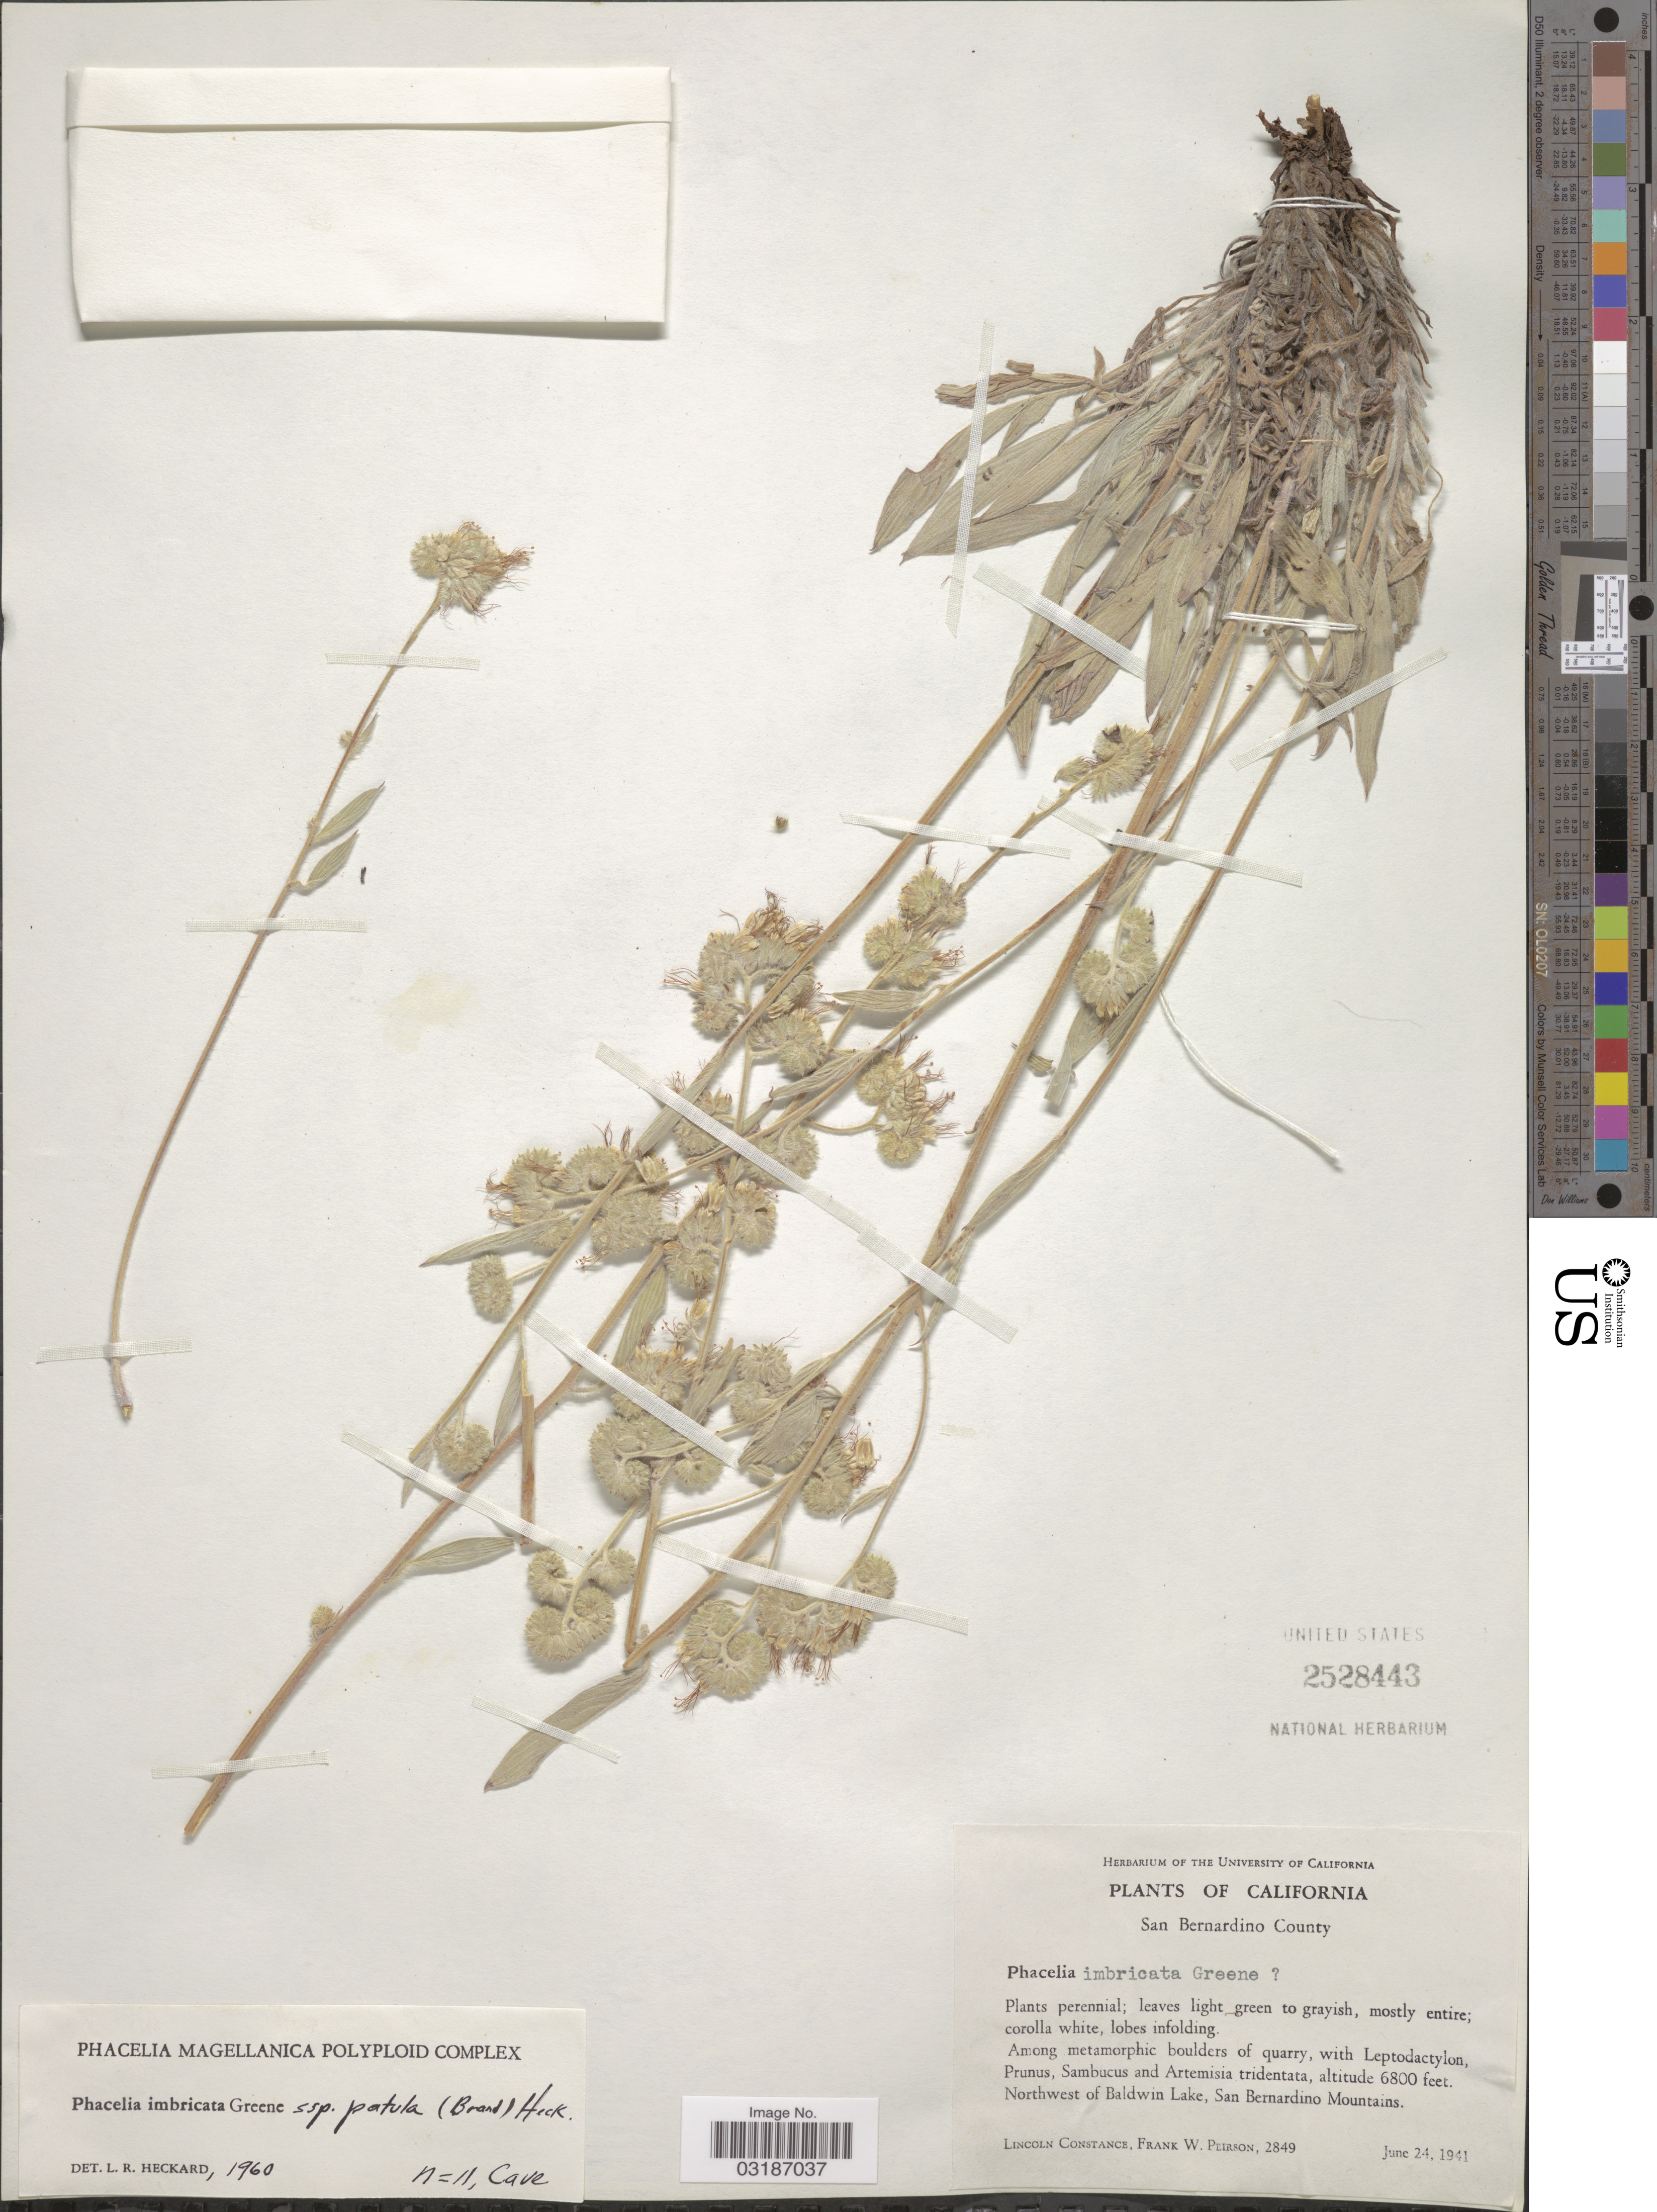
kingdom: Plantae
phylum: Tracheophyta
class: Magnoliopsida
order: Boraginales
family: Hydrophyllaceae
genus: Phacelia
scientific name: Phacelia imbricata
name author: Greene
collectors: L. Constance & F. Peirson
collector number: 2849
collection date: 1941-06-24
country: United States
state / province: California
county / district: San Bernardino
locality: San Bernardino County. Northwest of Baldwin Lake, San Bernardino Mountains.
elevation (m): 2073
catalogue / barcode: US 2528443